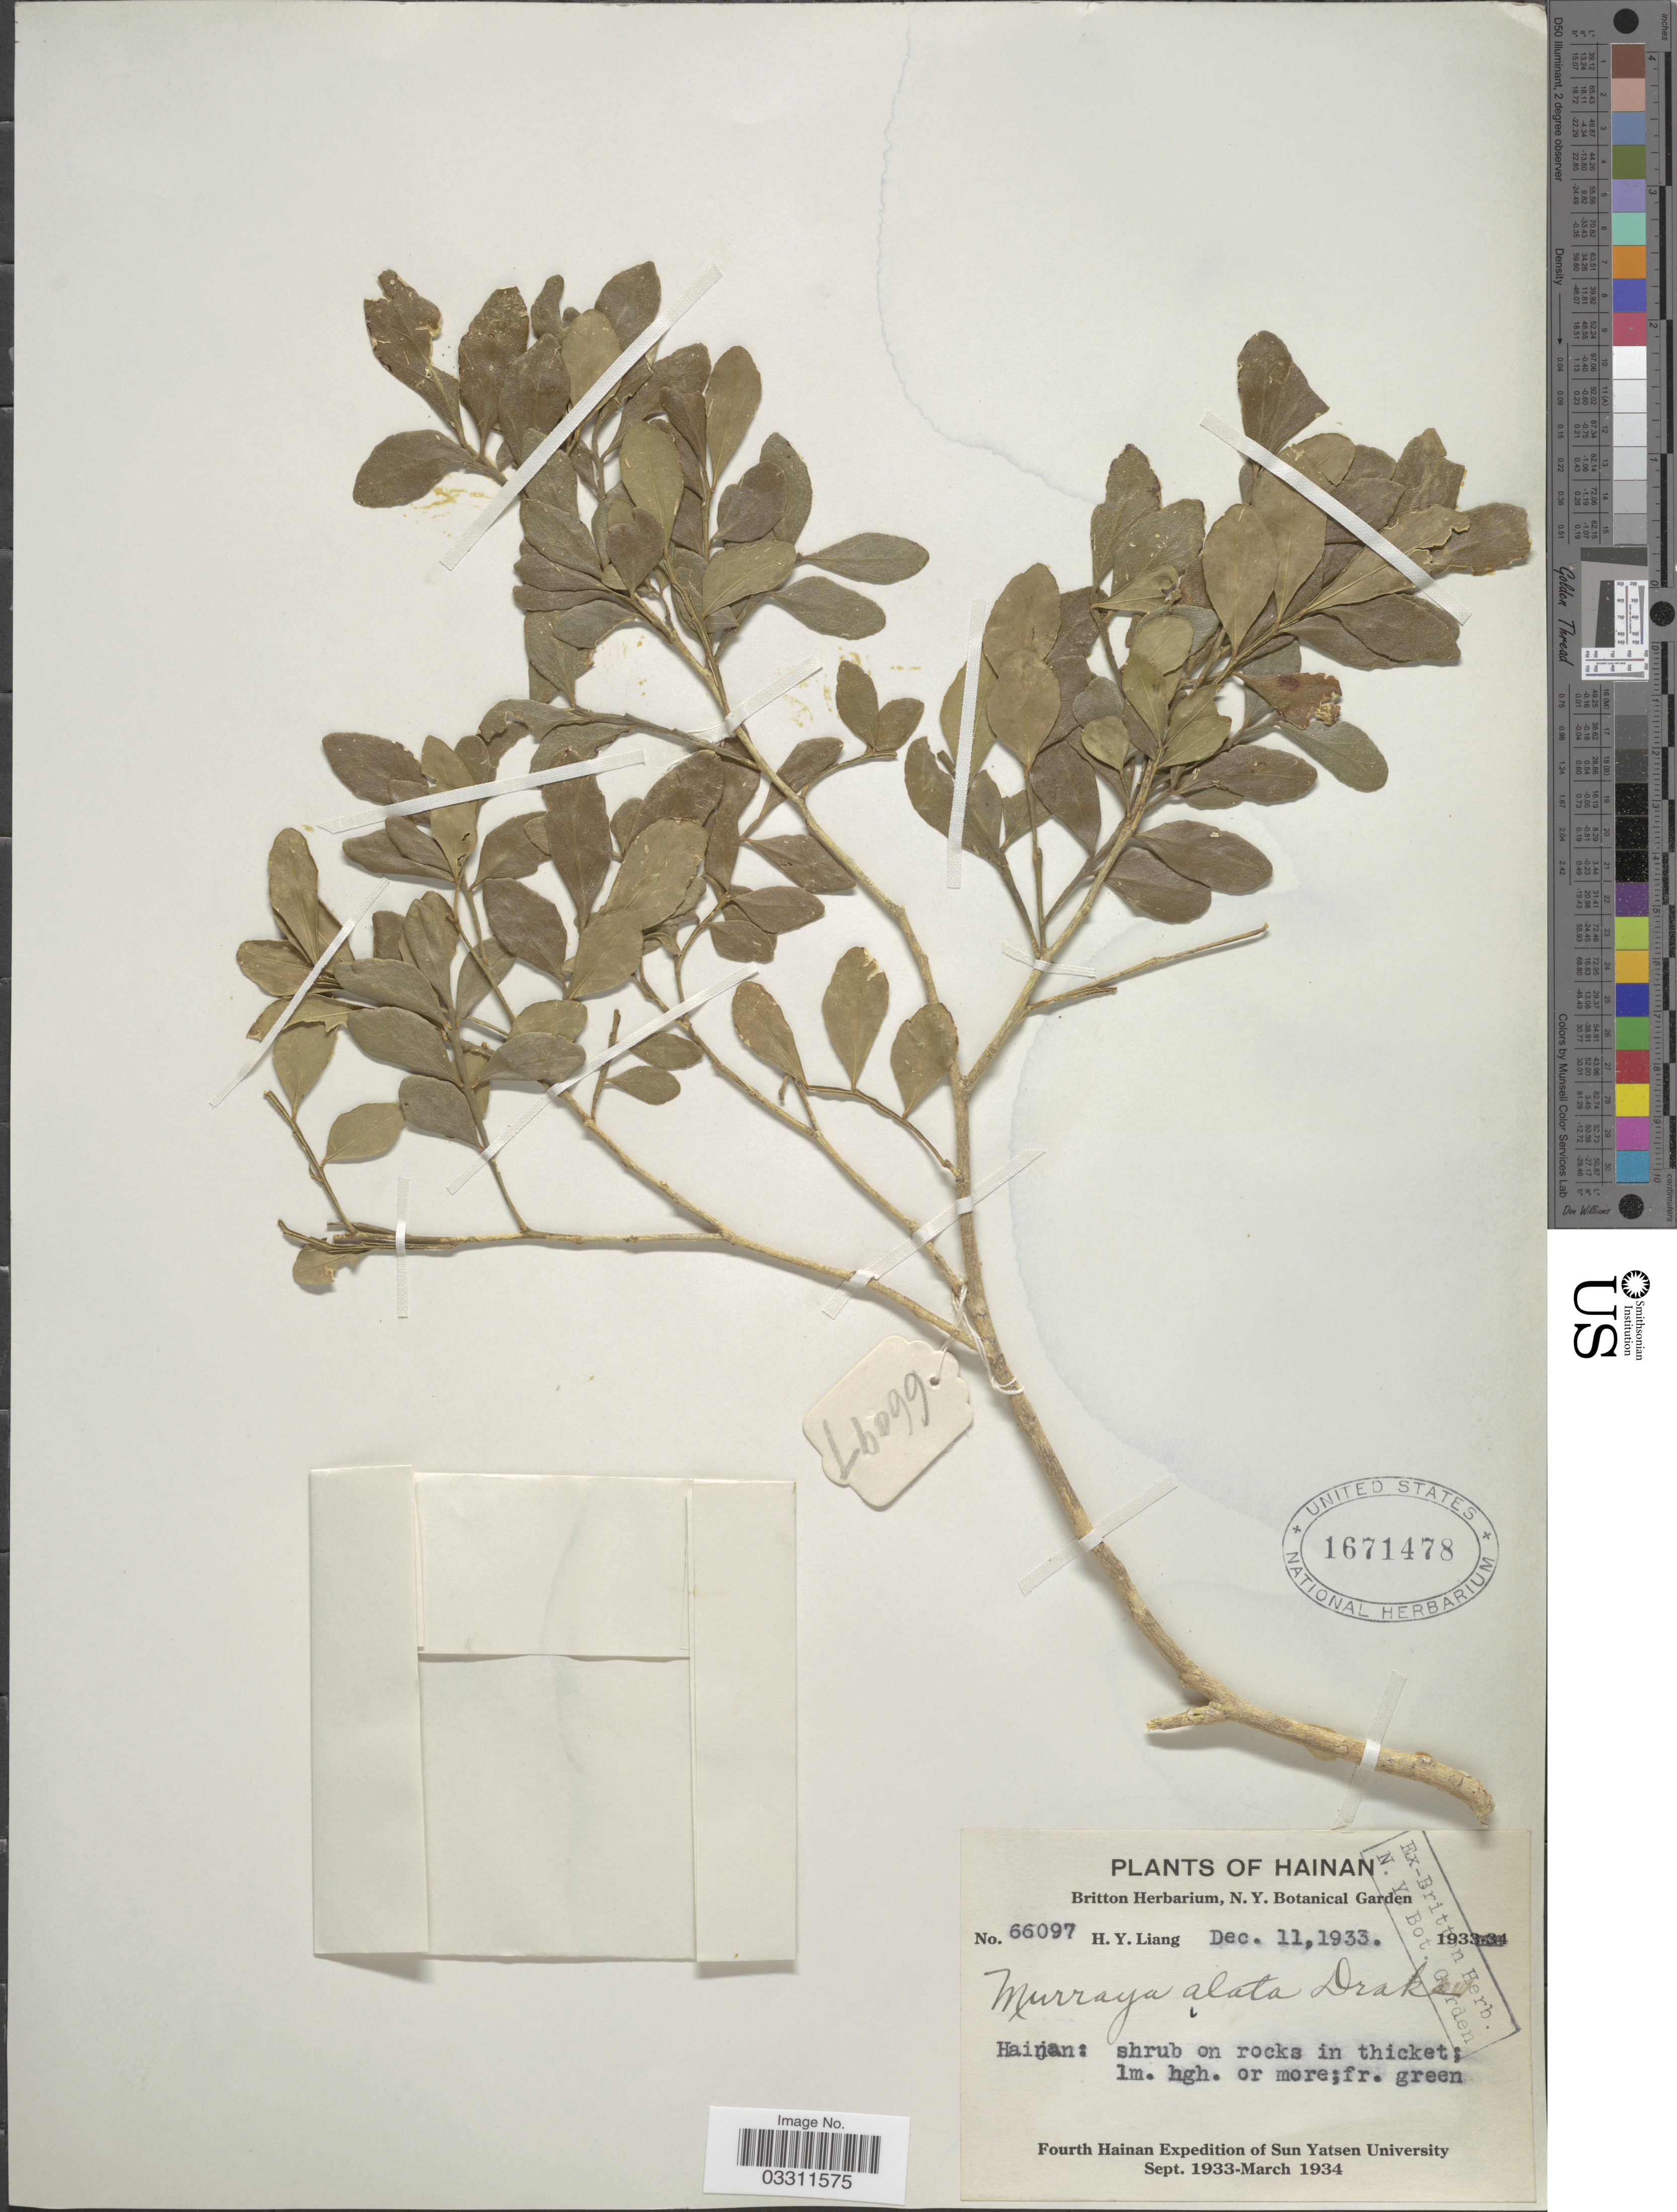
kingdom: Plantae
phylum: Tracheophyta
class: Magnoliopsida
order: Sapindales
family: Rutaceae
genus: Murraya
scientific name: Murraya alata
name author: Drake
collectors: H. Y. Liang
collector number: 66097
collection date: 1933-12-11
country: China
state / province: Hainan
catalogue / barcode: US 1671478